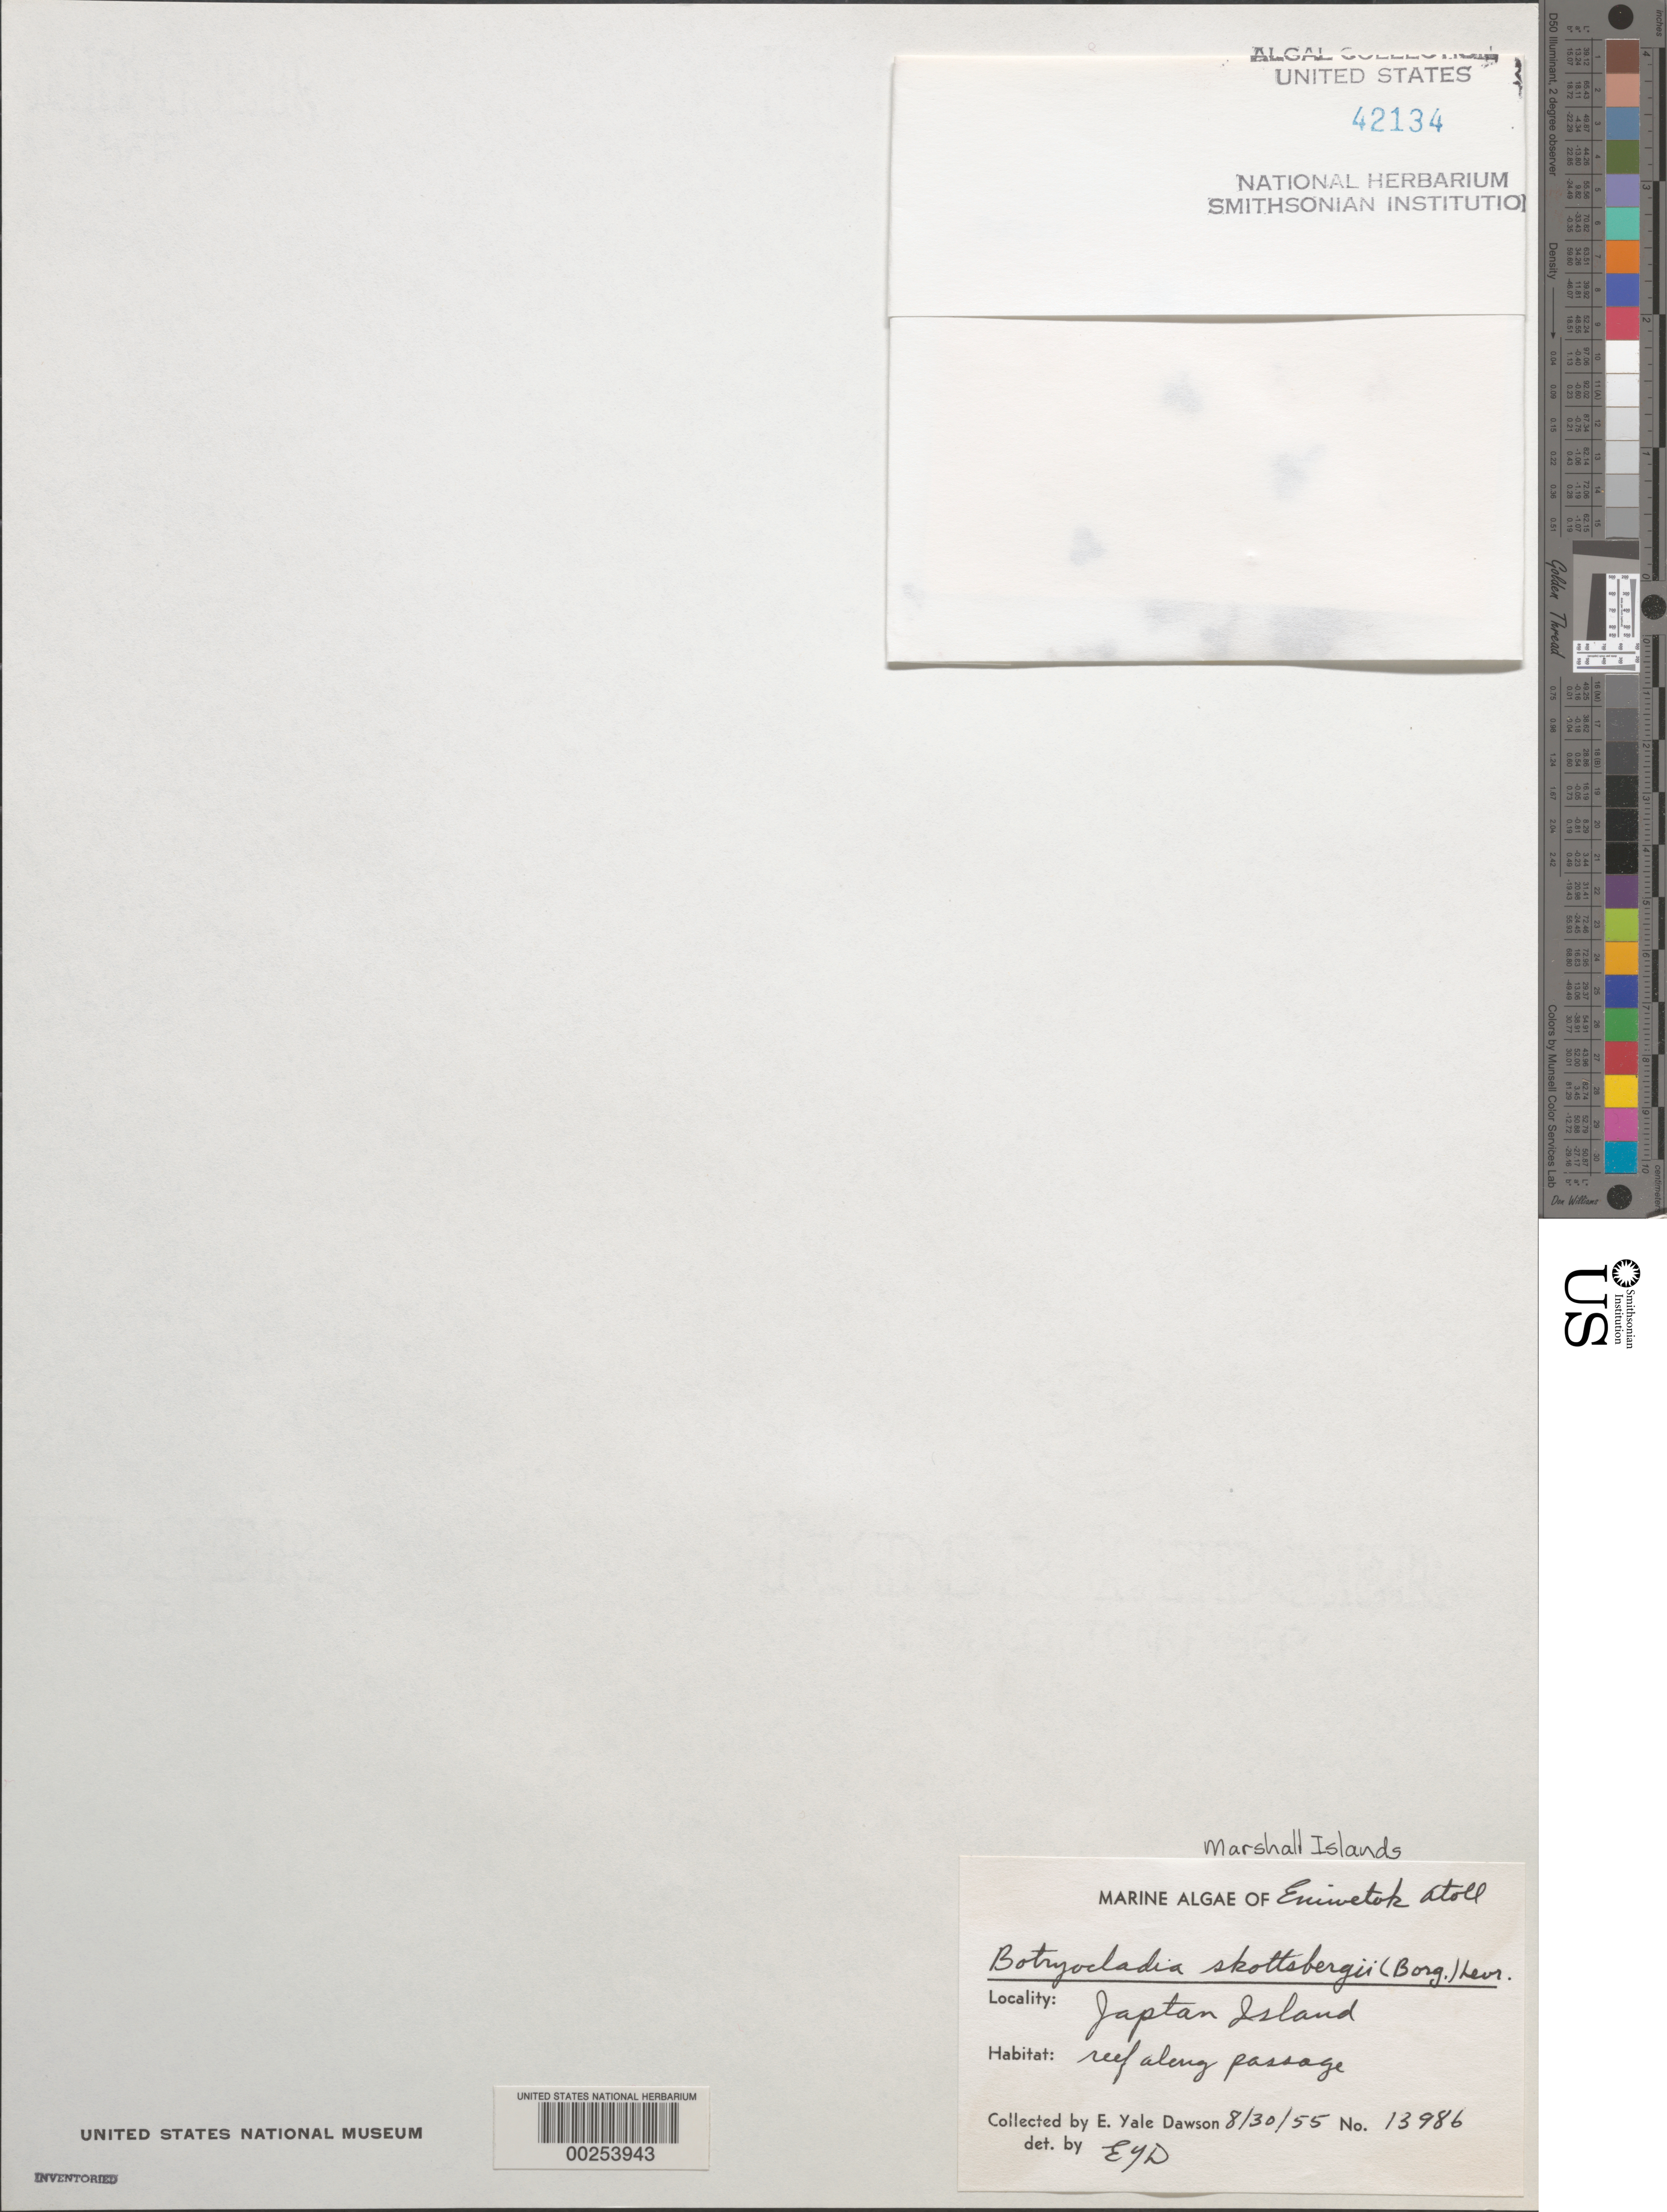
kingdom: Plantae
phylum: Rhodophyta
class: Florideophyceae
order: Rhodymeniales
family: Rhodymeniaceae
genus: Botryocladia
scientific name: Botryocladia skottsbergii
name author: (Børgesen) Levring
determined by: Dawson, E. Y.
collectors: E. Y. Dawson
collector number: EYD 13986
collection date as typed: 30 Aug 1955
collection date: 1955-08-30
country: Marshall Islands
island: Enewetak [Eniwetok] Atoll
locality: Japtan Island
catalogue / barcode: US 42134